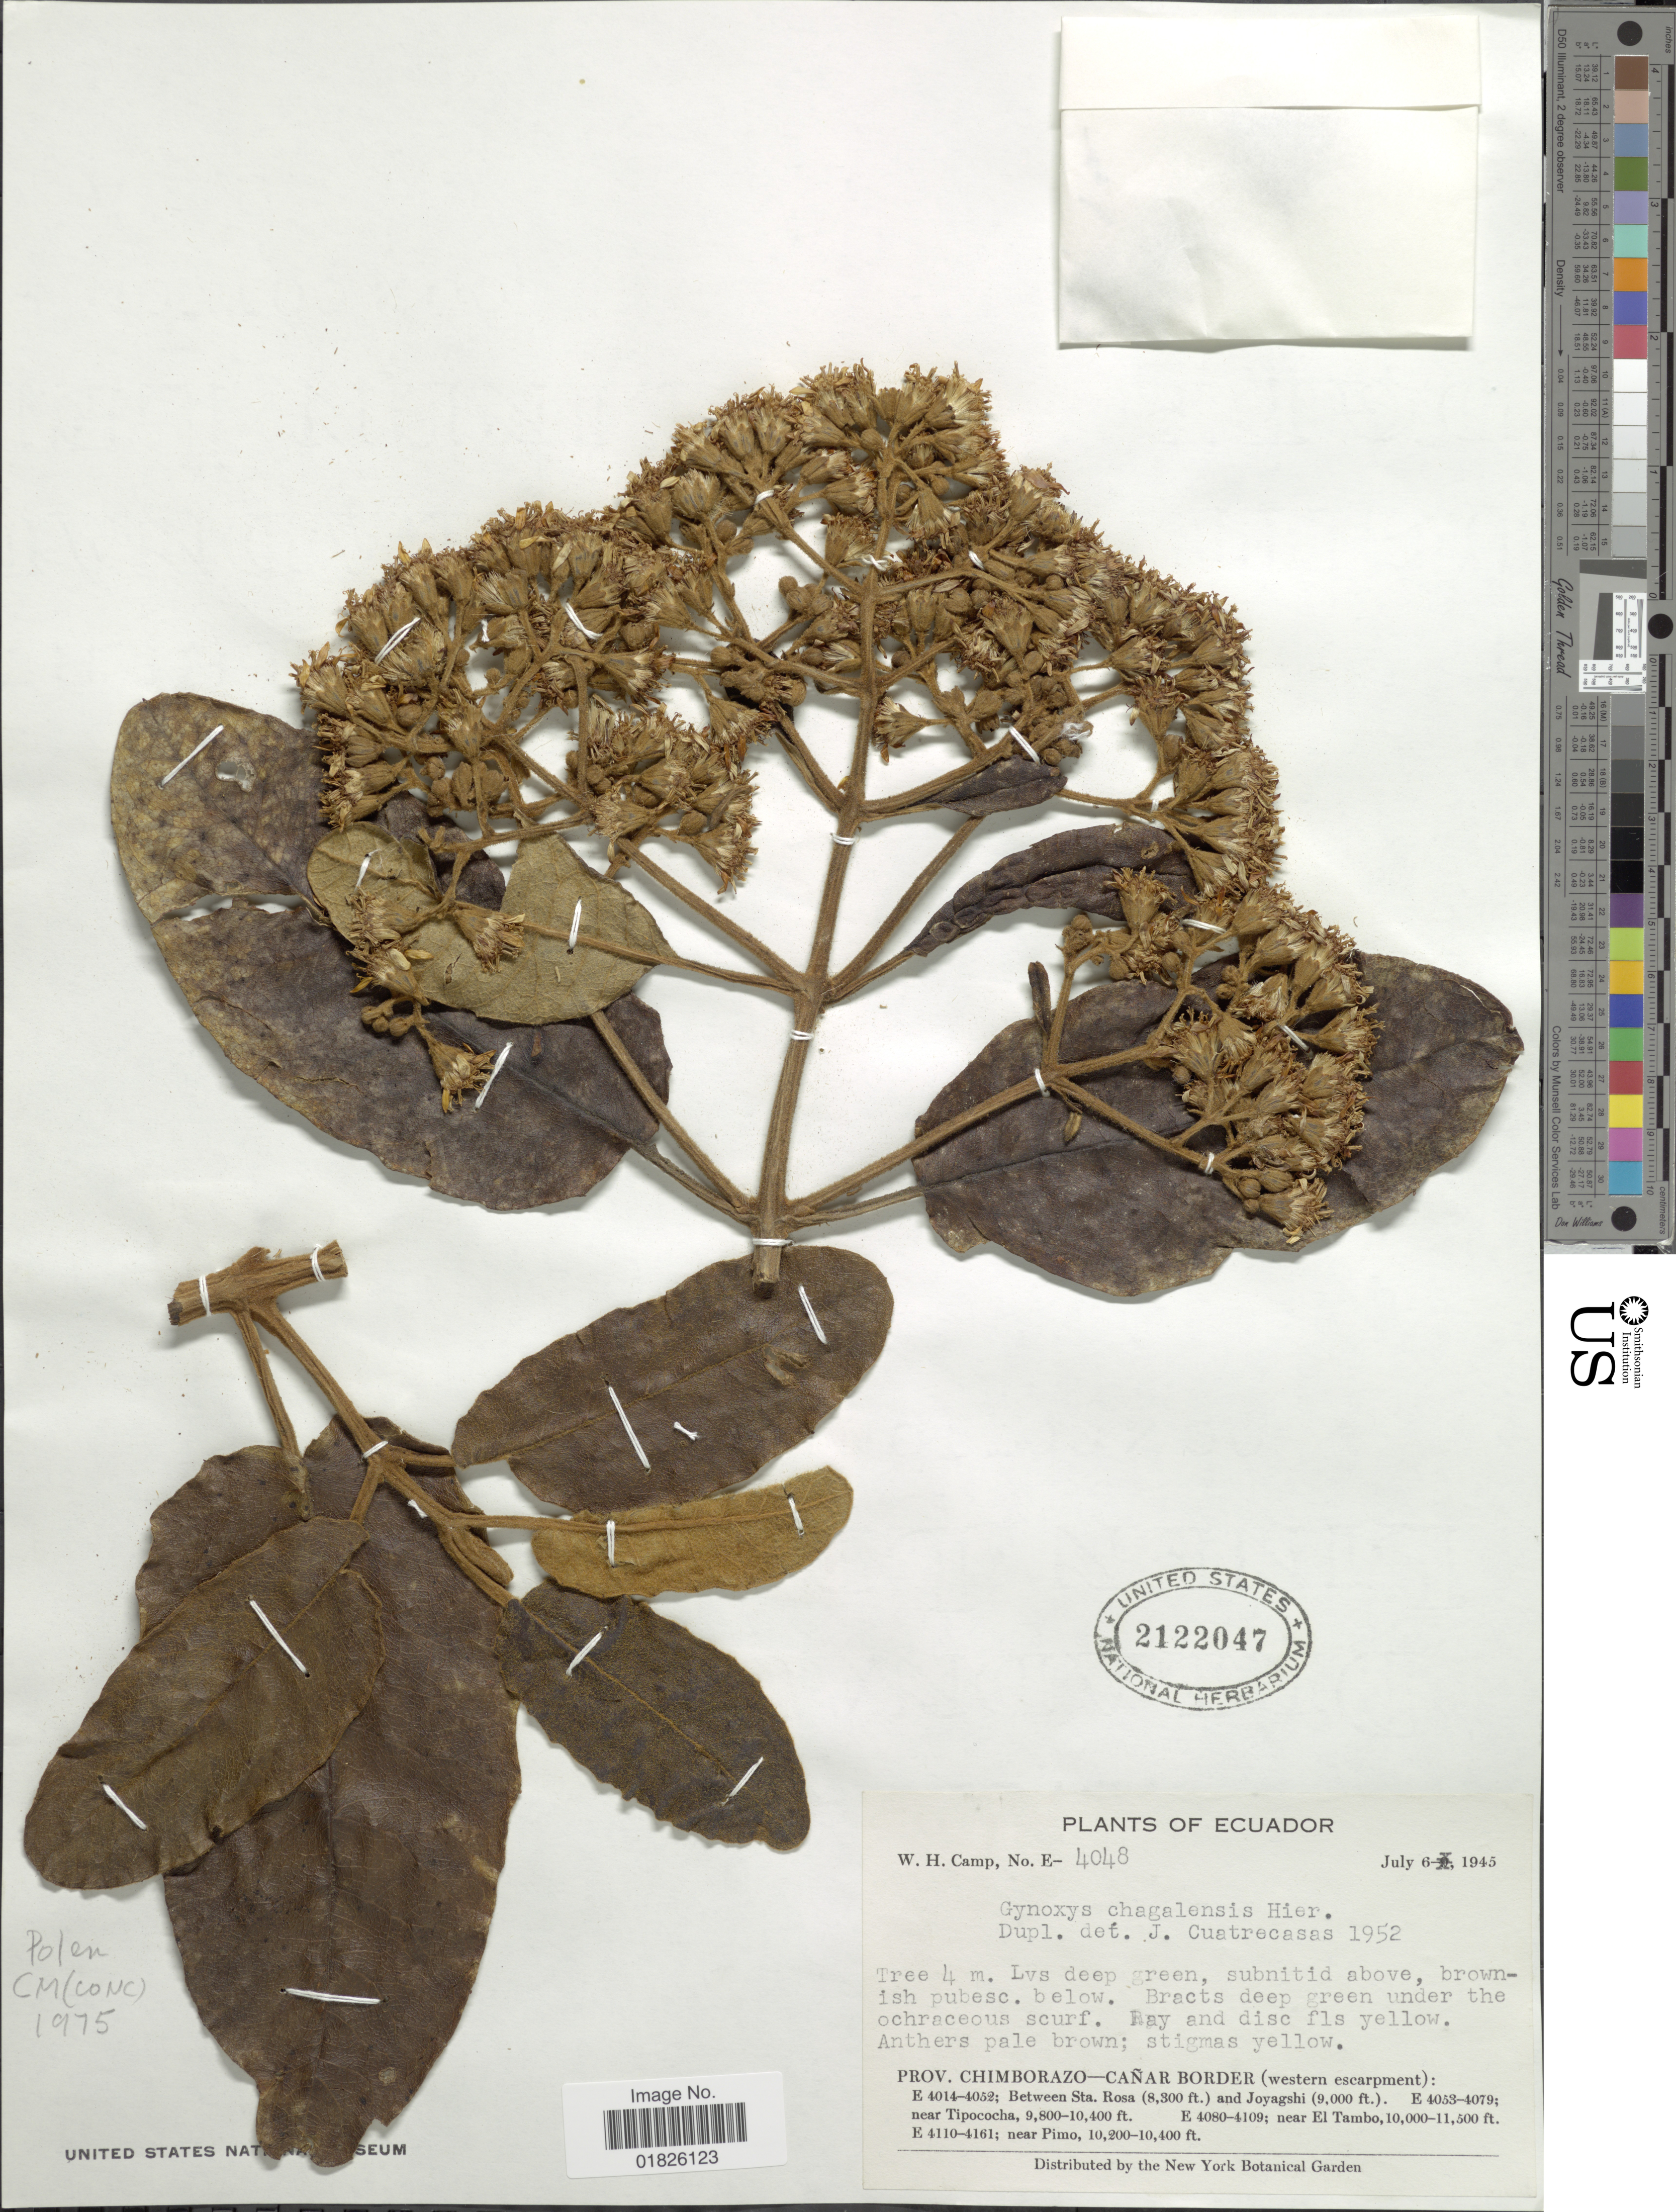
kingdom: Plantae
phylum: Tracheophyta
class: Magnoliopsida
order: Asterales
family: Asteraceae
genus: Gynoxys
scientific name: Gynoxys chagalensis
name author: Hieron.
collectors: W. H. Camp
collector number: E-4048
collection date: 1945-07-06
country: Ecuador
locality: Prov. Chimborazo-canar Border (western escarpment) E 4014-4052; Between Sta. Rosa and Joyagshi. E 4053-4079 near Tipococha; E 4080-4109; near El Tambo.near Pimo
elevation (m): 2530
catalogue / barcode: US 2122047